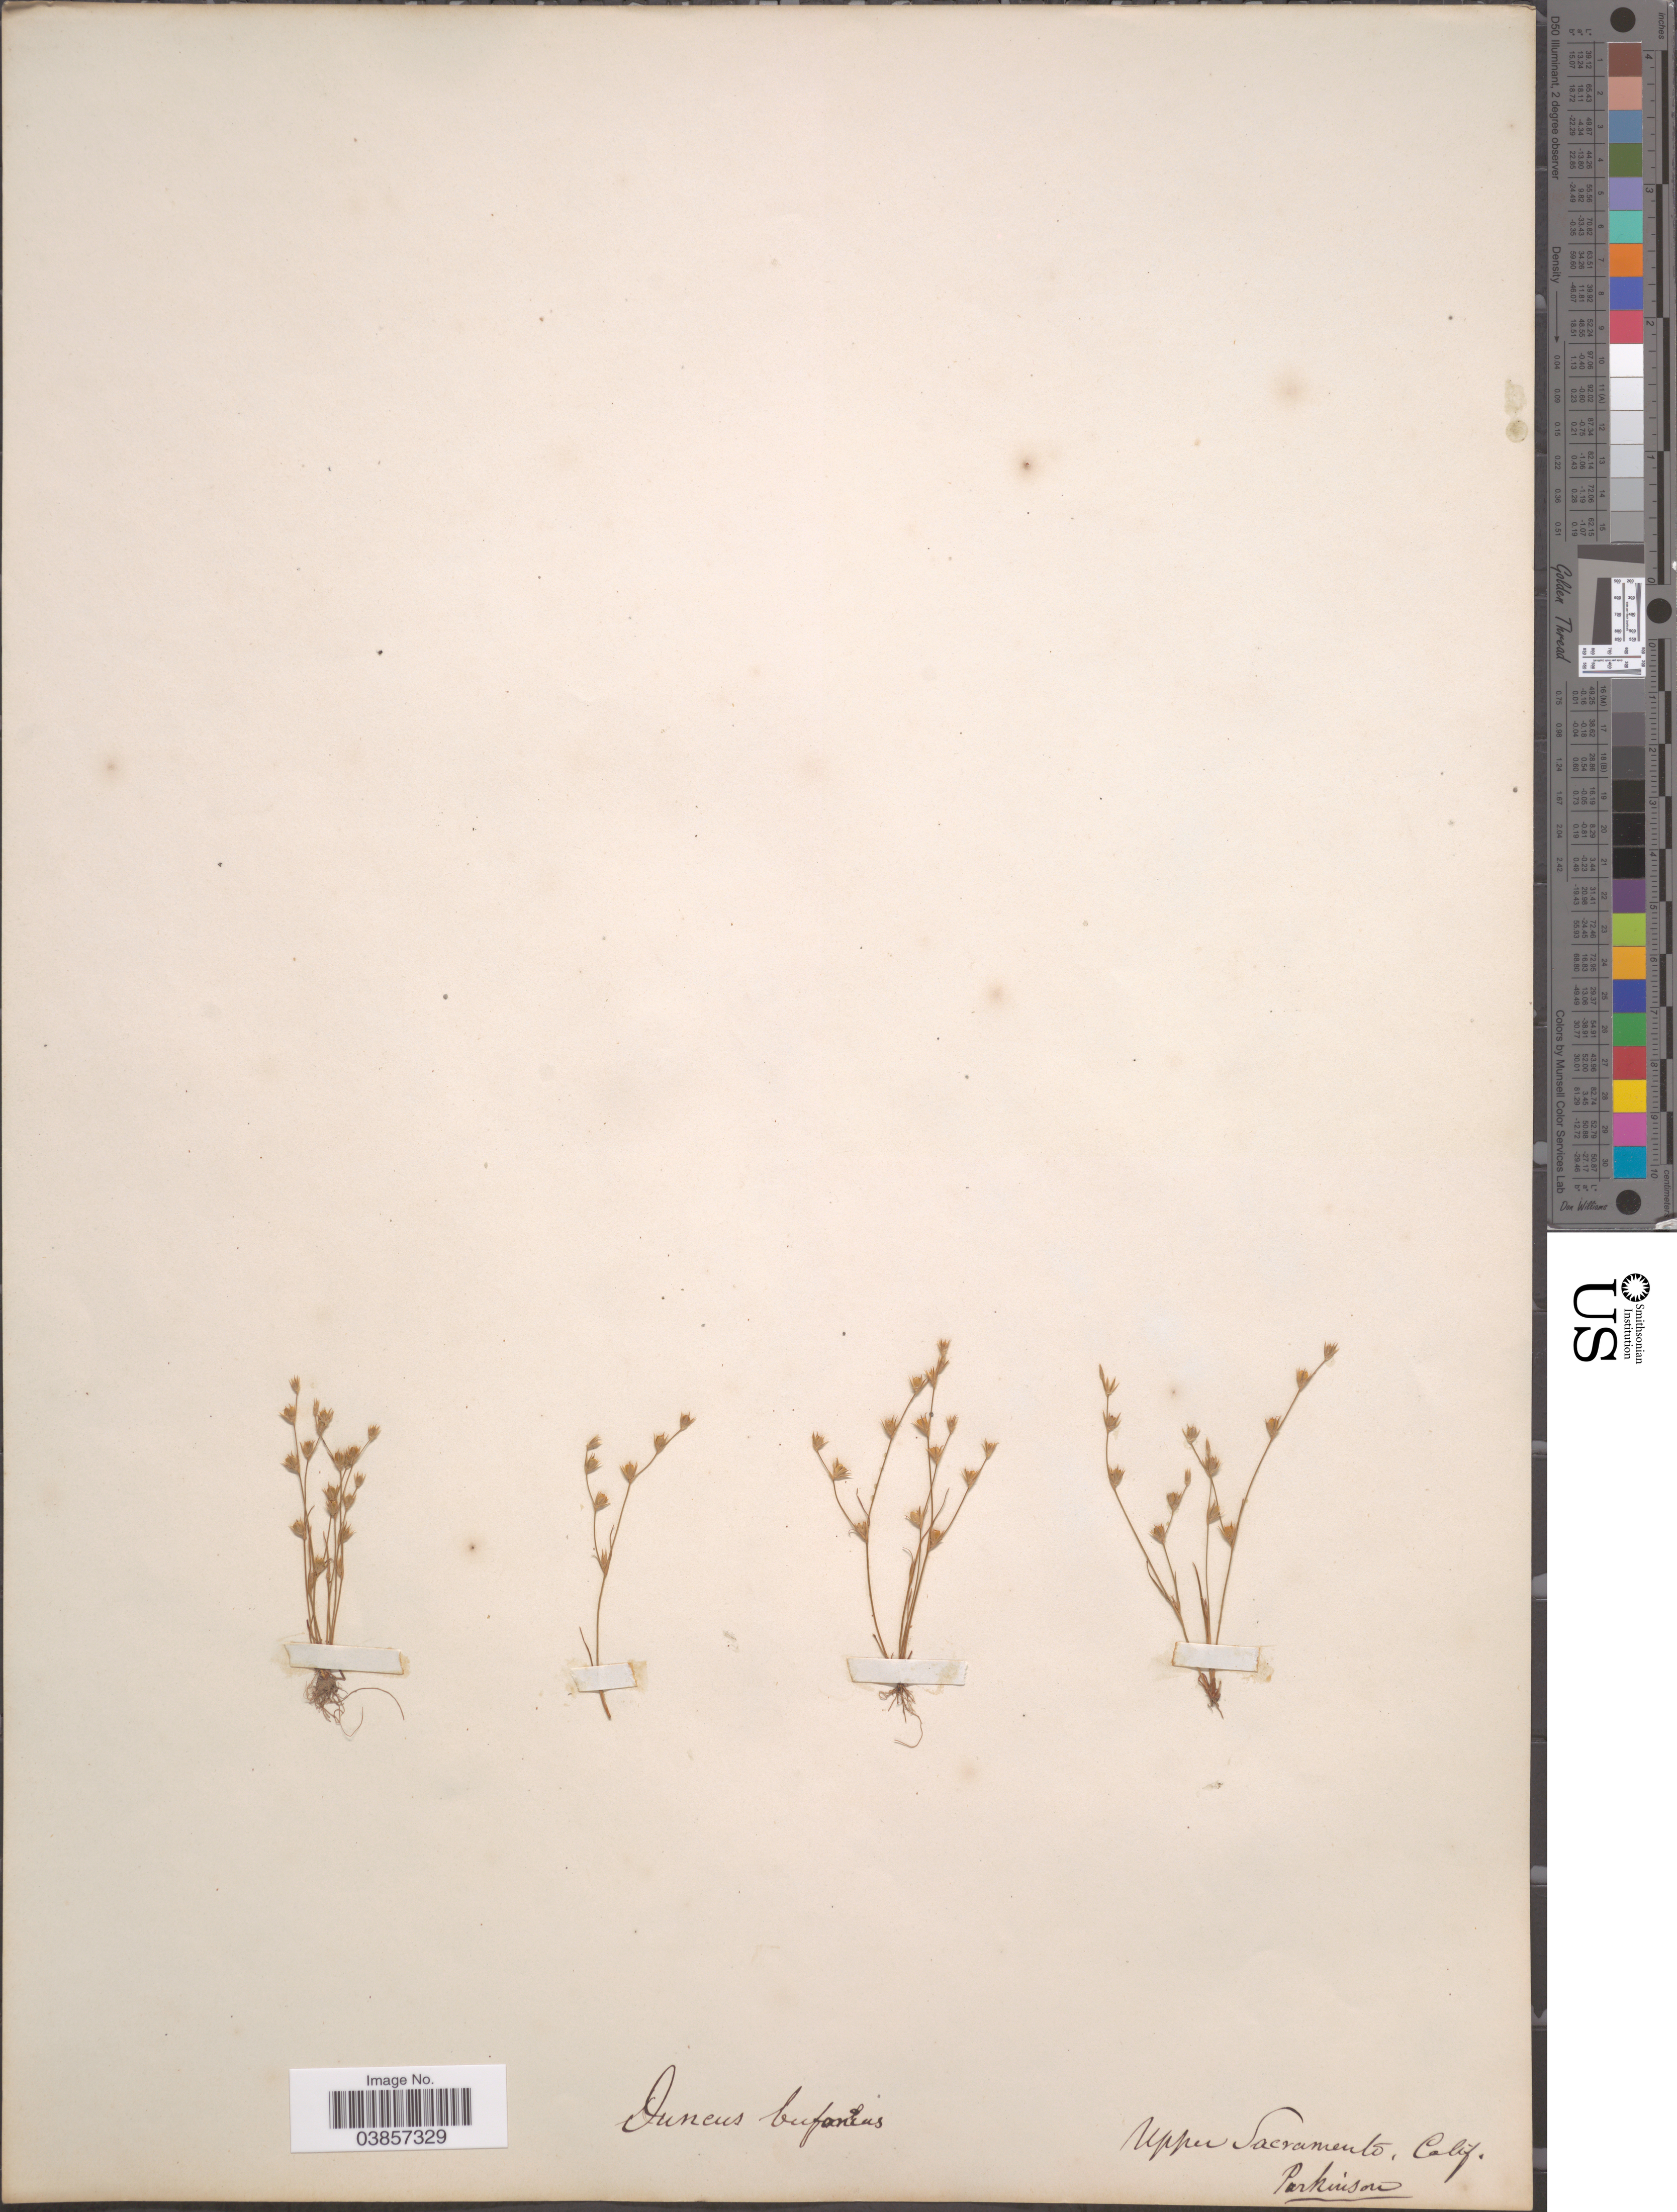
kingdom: Plantae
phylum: Tracheophyta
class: Liliopsida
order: Poales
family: Juncaceae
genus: Juncus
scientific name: Juncus sphaerocarpus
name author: Nees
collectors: Parkinson, --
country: United States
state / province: California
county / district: Sacramento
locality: Upper Sacramento.